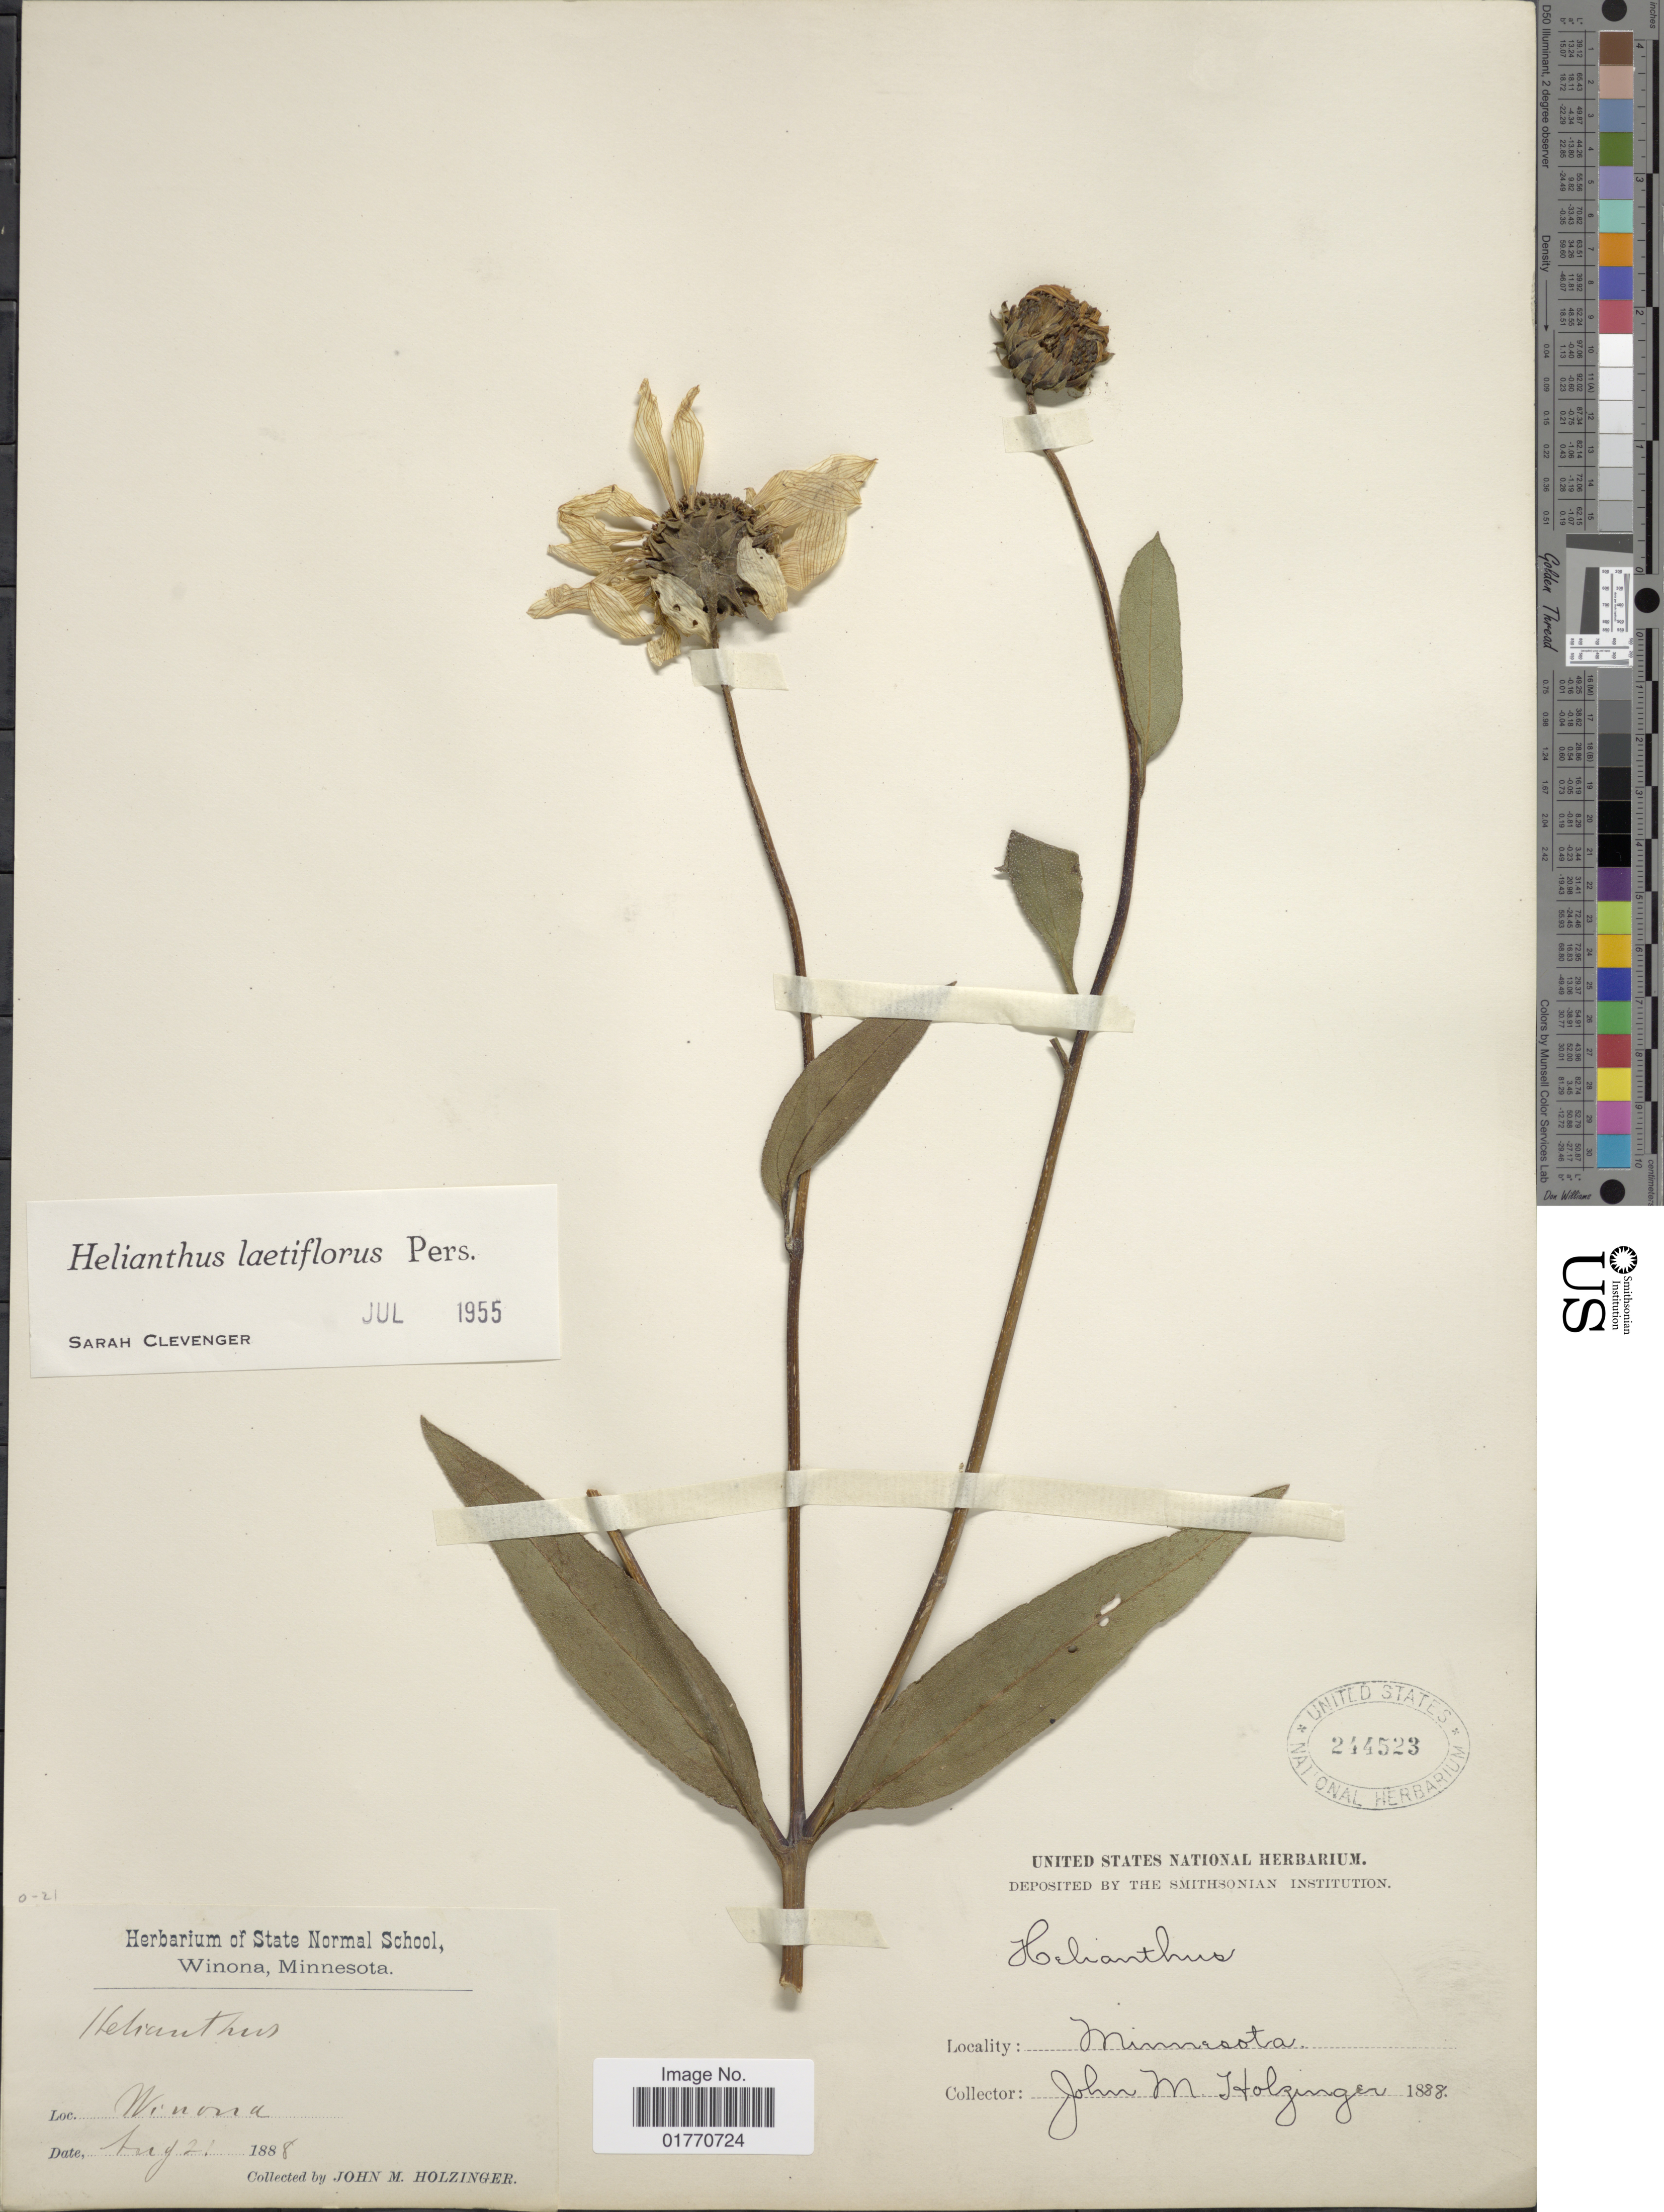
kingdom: Plantae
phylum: Tracheophyta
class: Magnoliopsida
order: Asterales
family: Asteraceae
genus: Helianthus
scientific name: Helianthus laetiflorus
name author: Pers.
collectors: J. M. Holzinger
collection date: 1888-08-21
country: United States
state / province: Minnesota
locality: Winona.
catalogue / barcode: US 244523